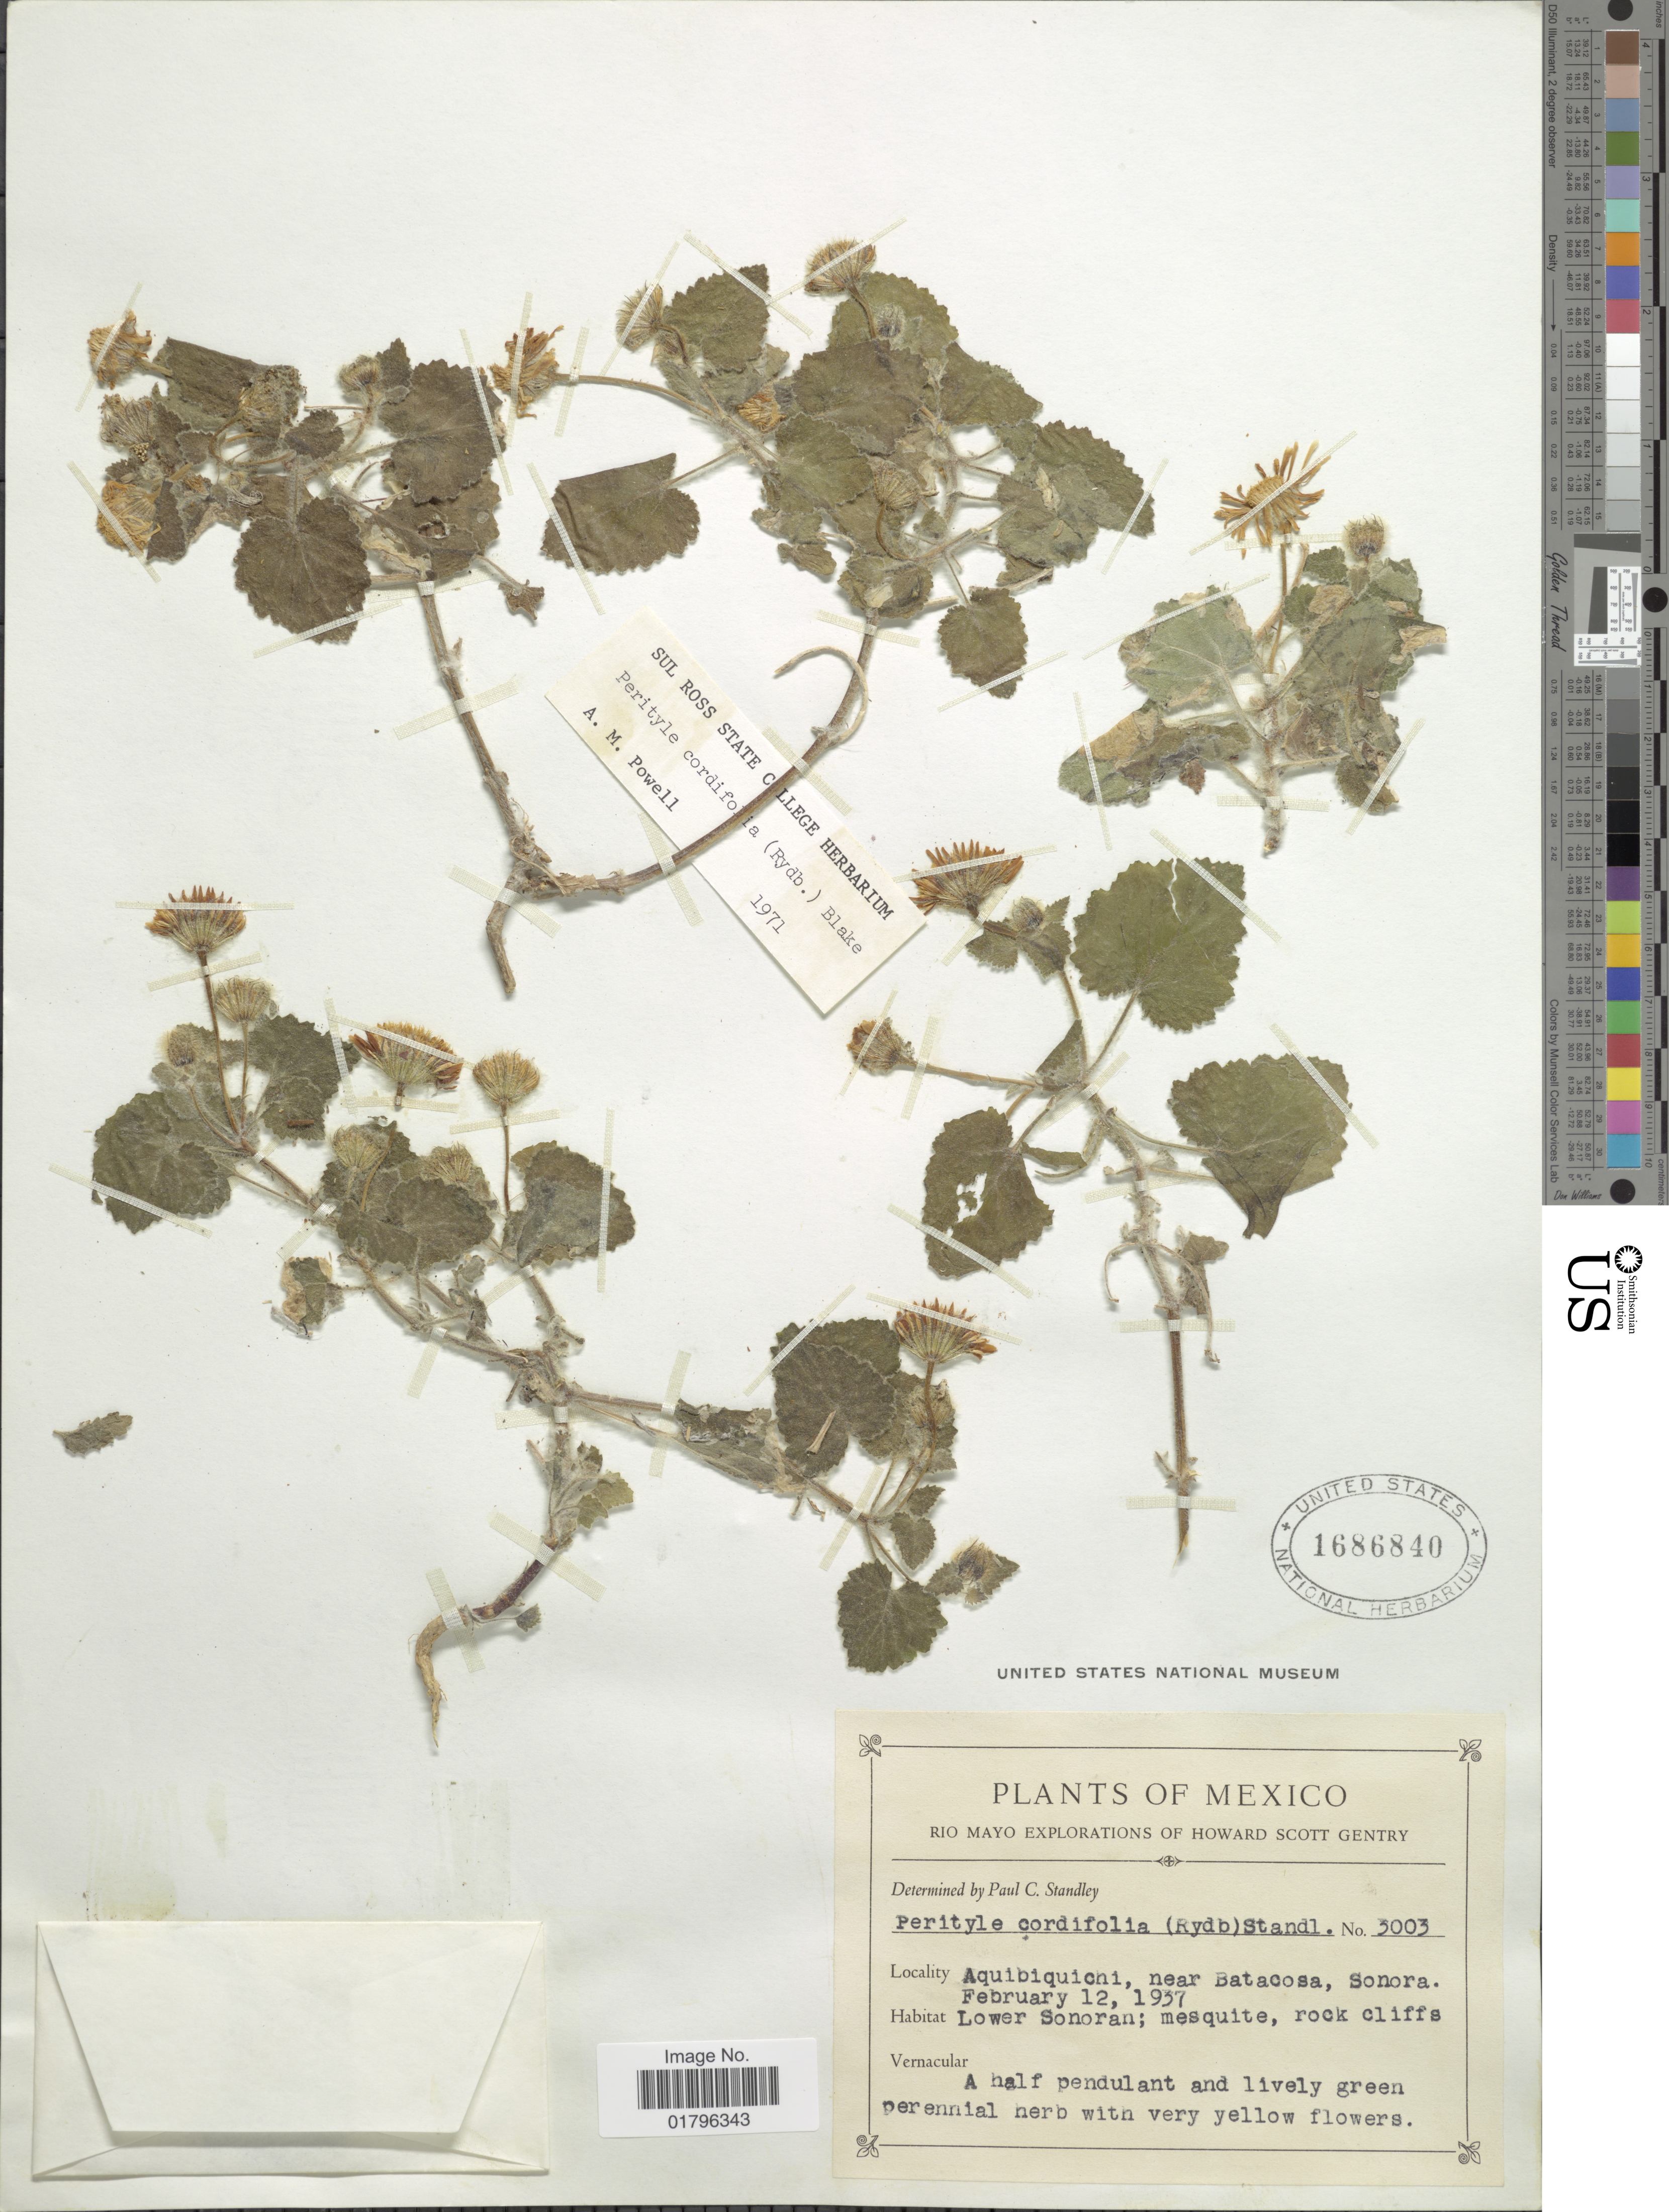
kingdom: Plantae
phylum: Tracheophyta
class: Magnoliopsida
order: Asterales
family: Asteraceae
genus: Perityle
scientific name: Perityle cordifolia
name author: (Rydb.) S.F. Blake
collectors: H. S. Gentry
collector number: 3003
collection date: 1937-02-12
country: Mexico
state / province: Sonora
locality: Rio Mayo, Aquibiquichi, near Batacosa, Lower Sonoran, mesquite, rock cliffs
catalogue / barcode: US 1686840